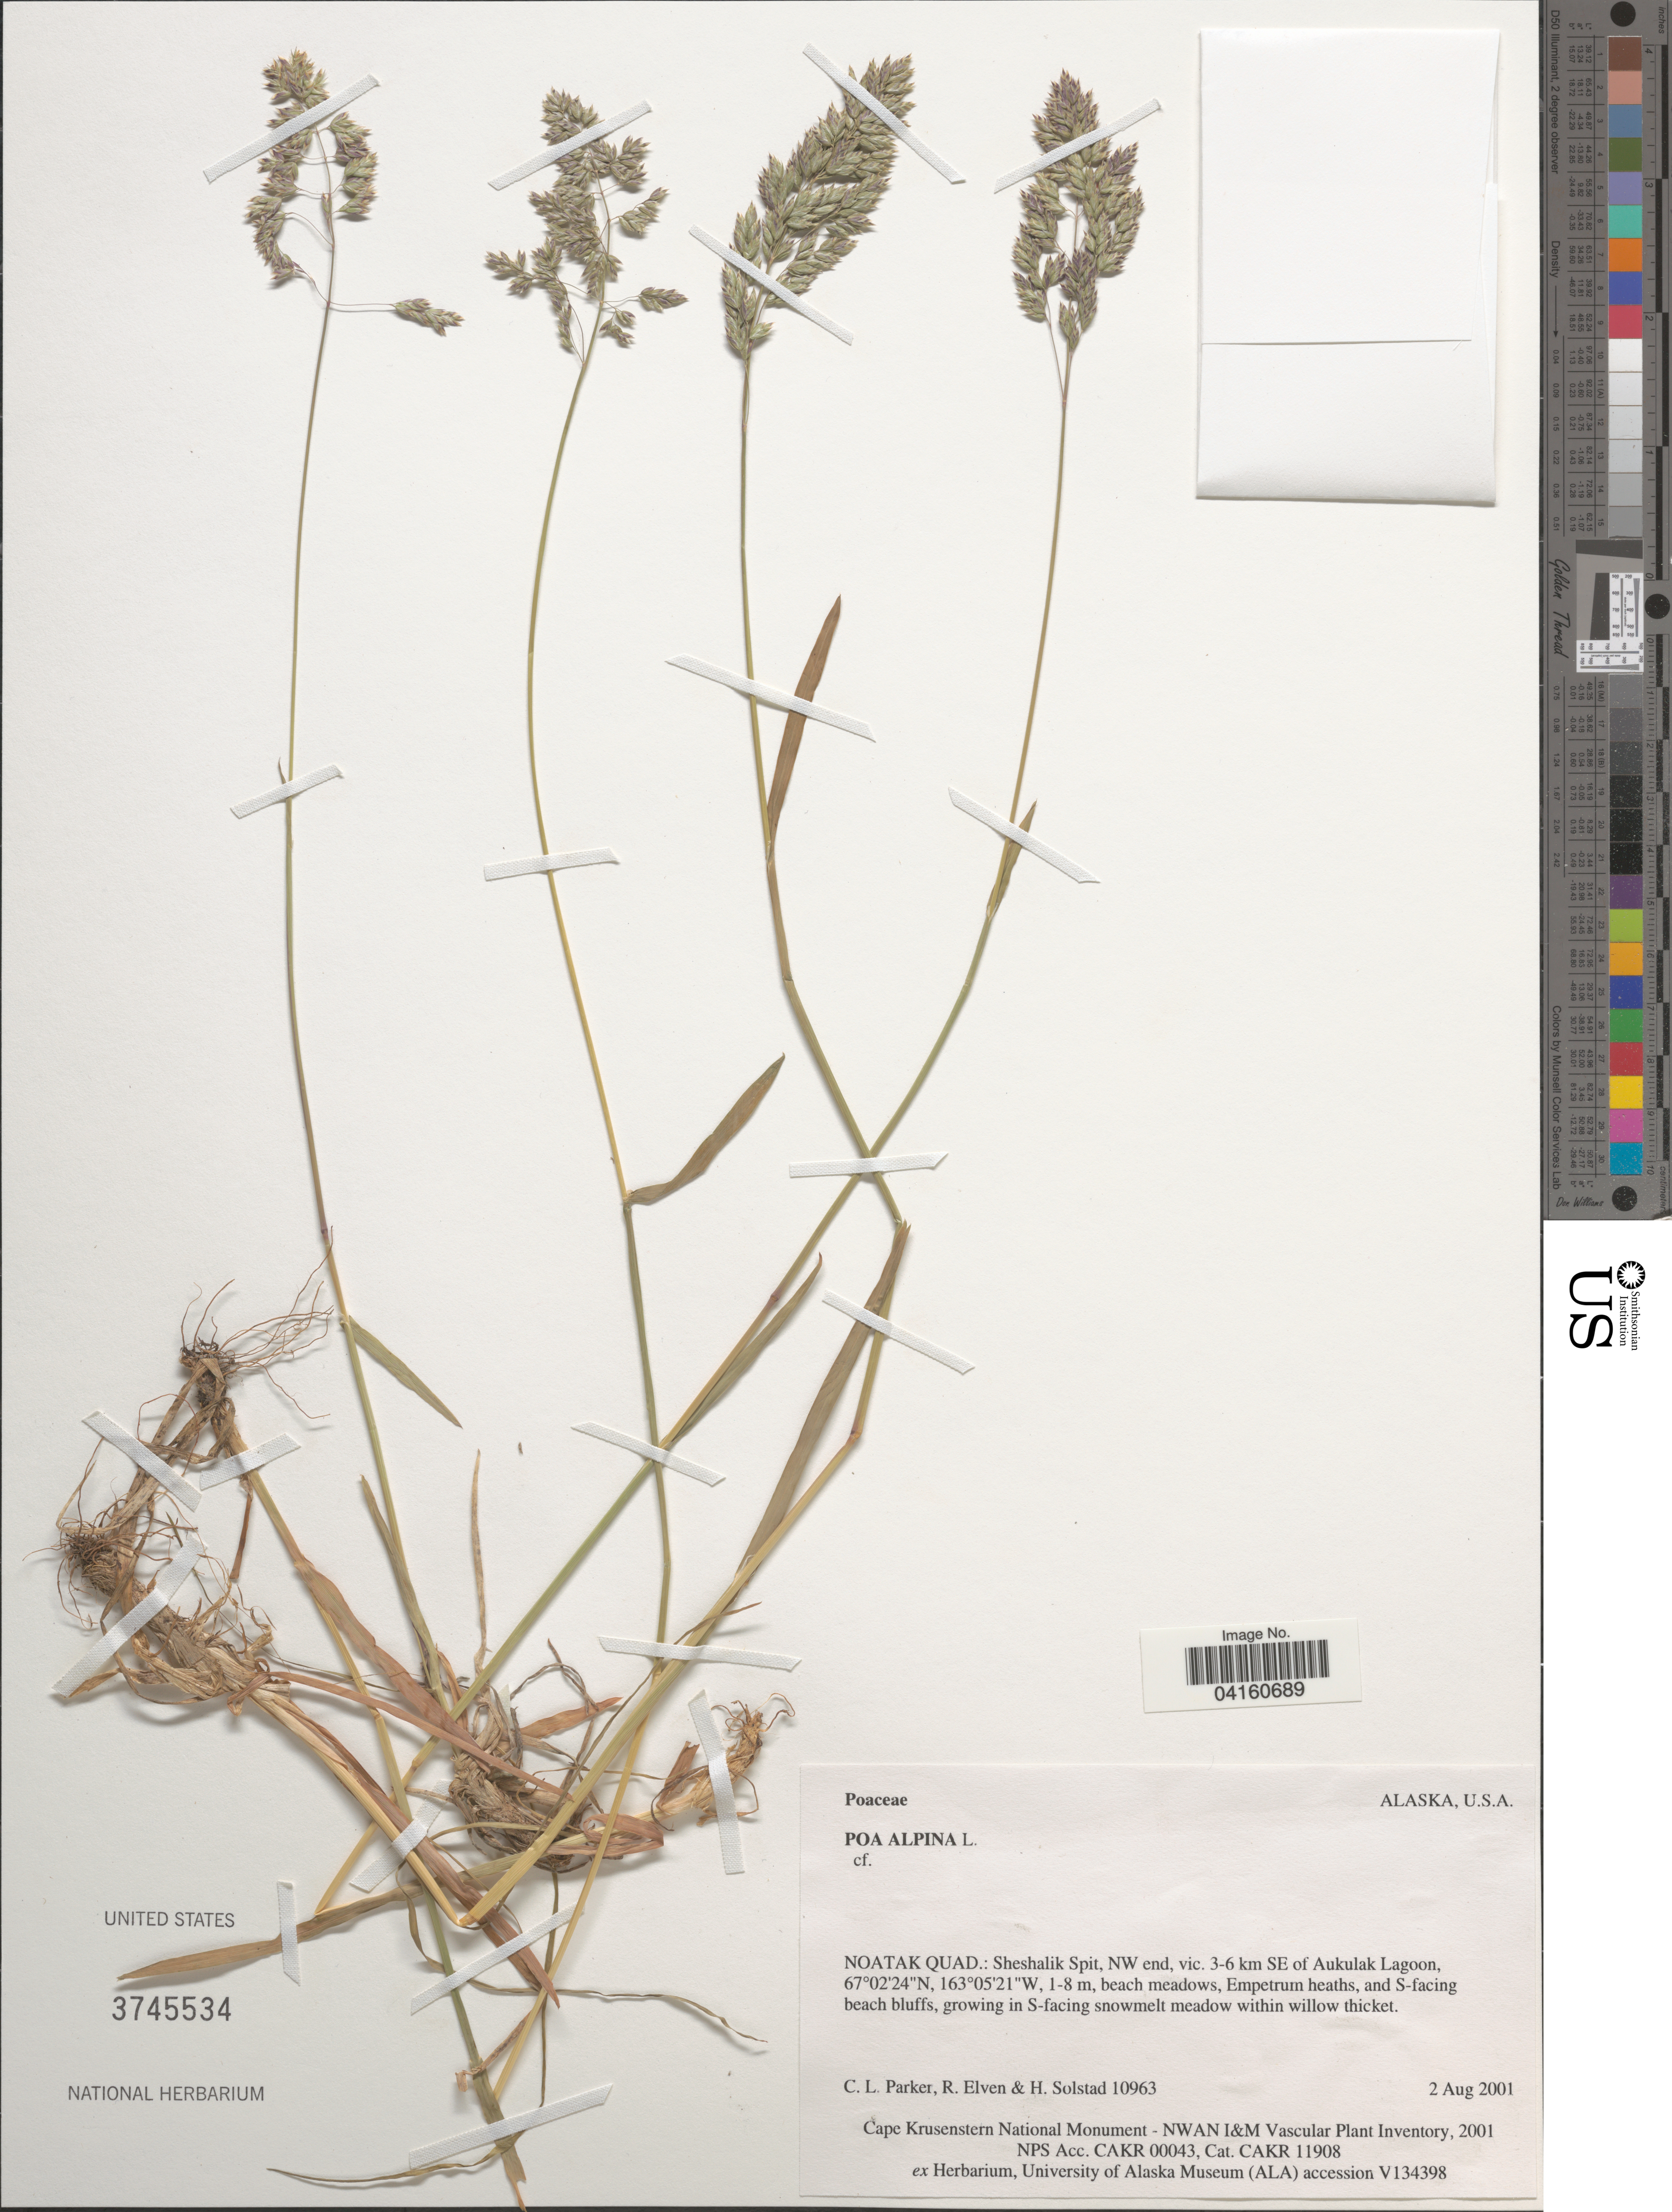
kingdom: Plantae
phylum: Tracheophyta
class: Liliopsida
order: Poales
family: Poaceae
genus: Poa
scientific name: Poa alpina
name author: L.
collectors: C. L. Parker, R. Elven & H. Solstad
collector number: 10963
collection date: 2001-08-02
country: United States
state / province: Alaska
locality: Noatak Quad.: Sheshalik Spit, NW end, vic. 3-6 km SE of Aukulak Lagoon, beach meadows.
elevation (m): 1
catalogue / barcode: US 3745534